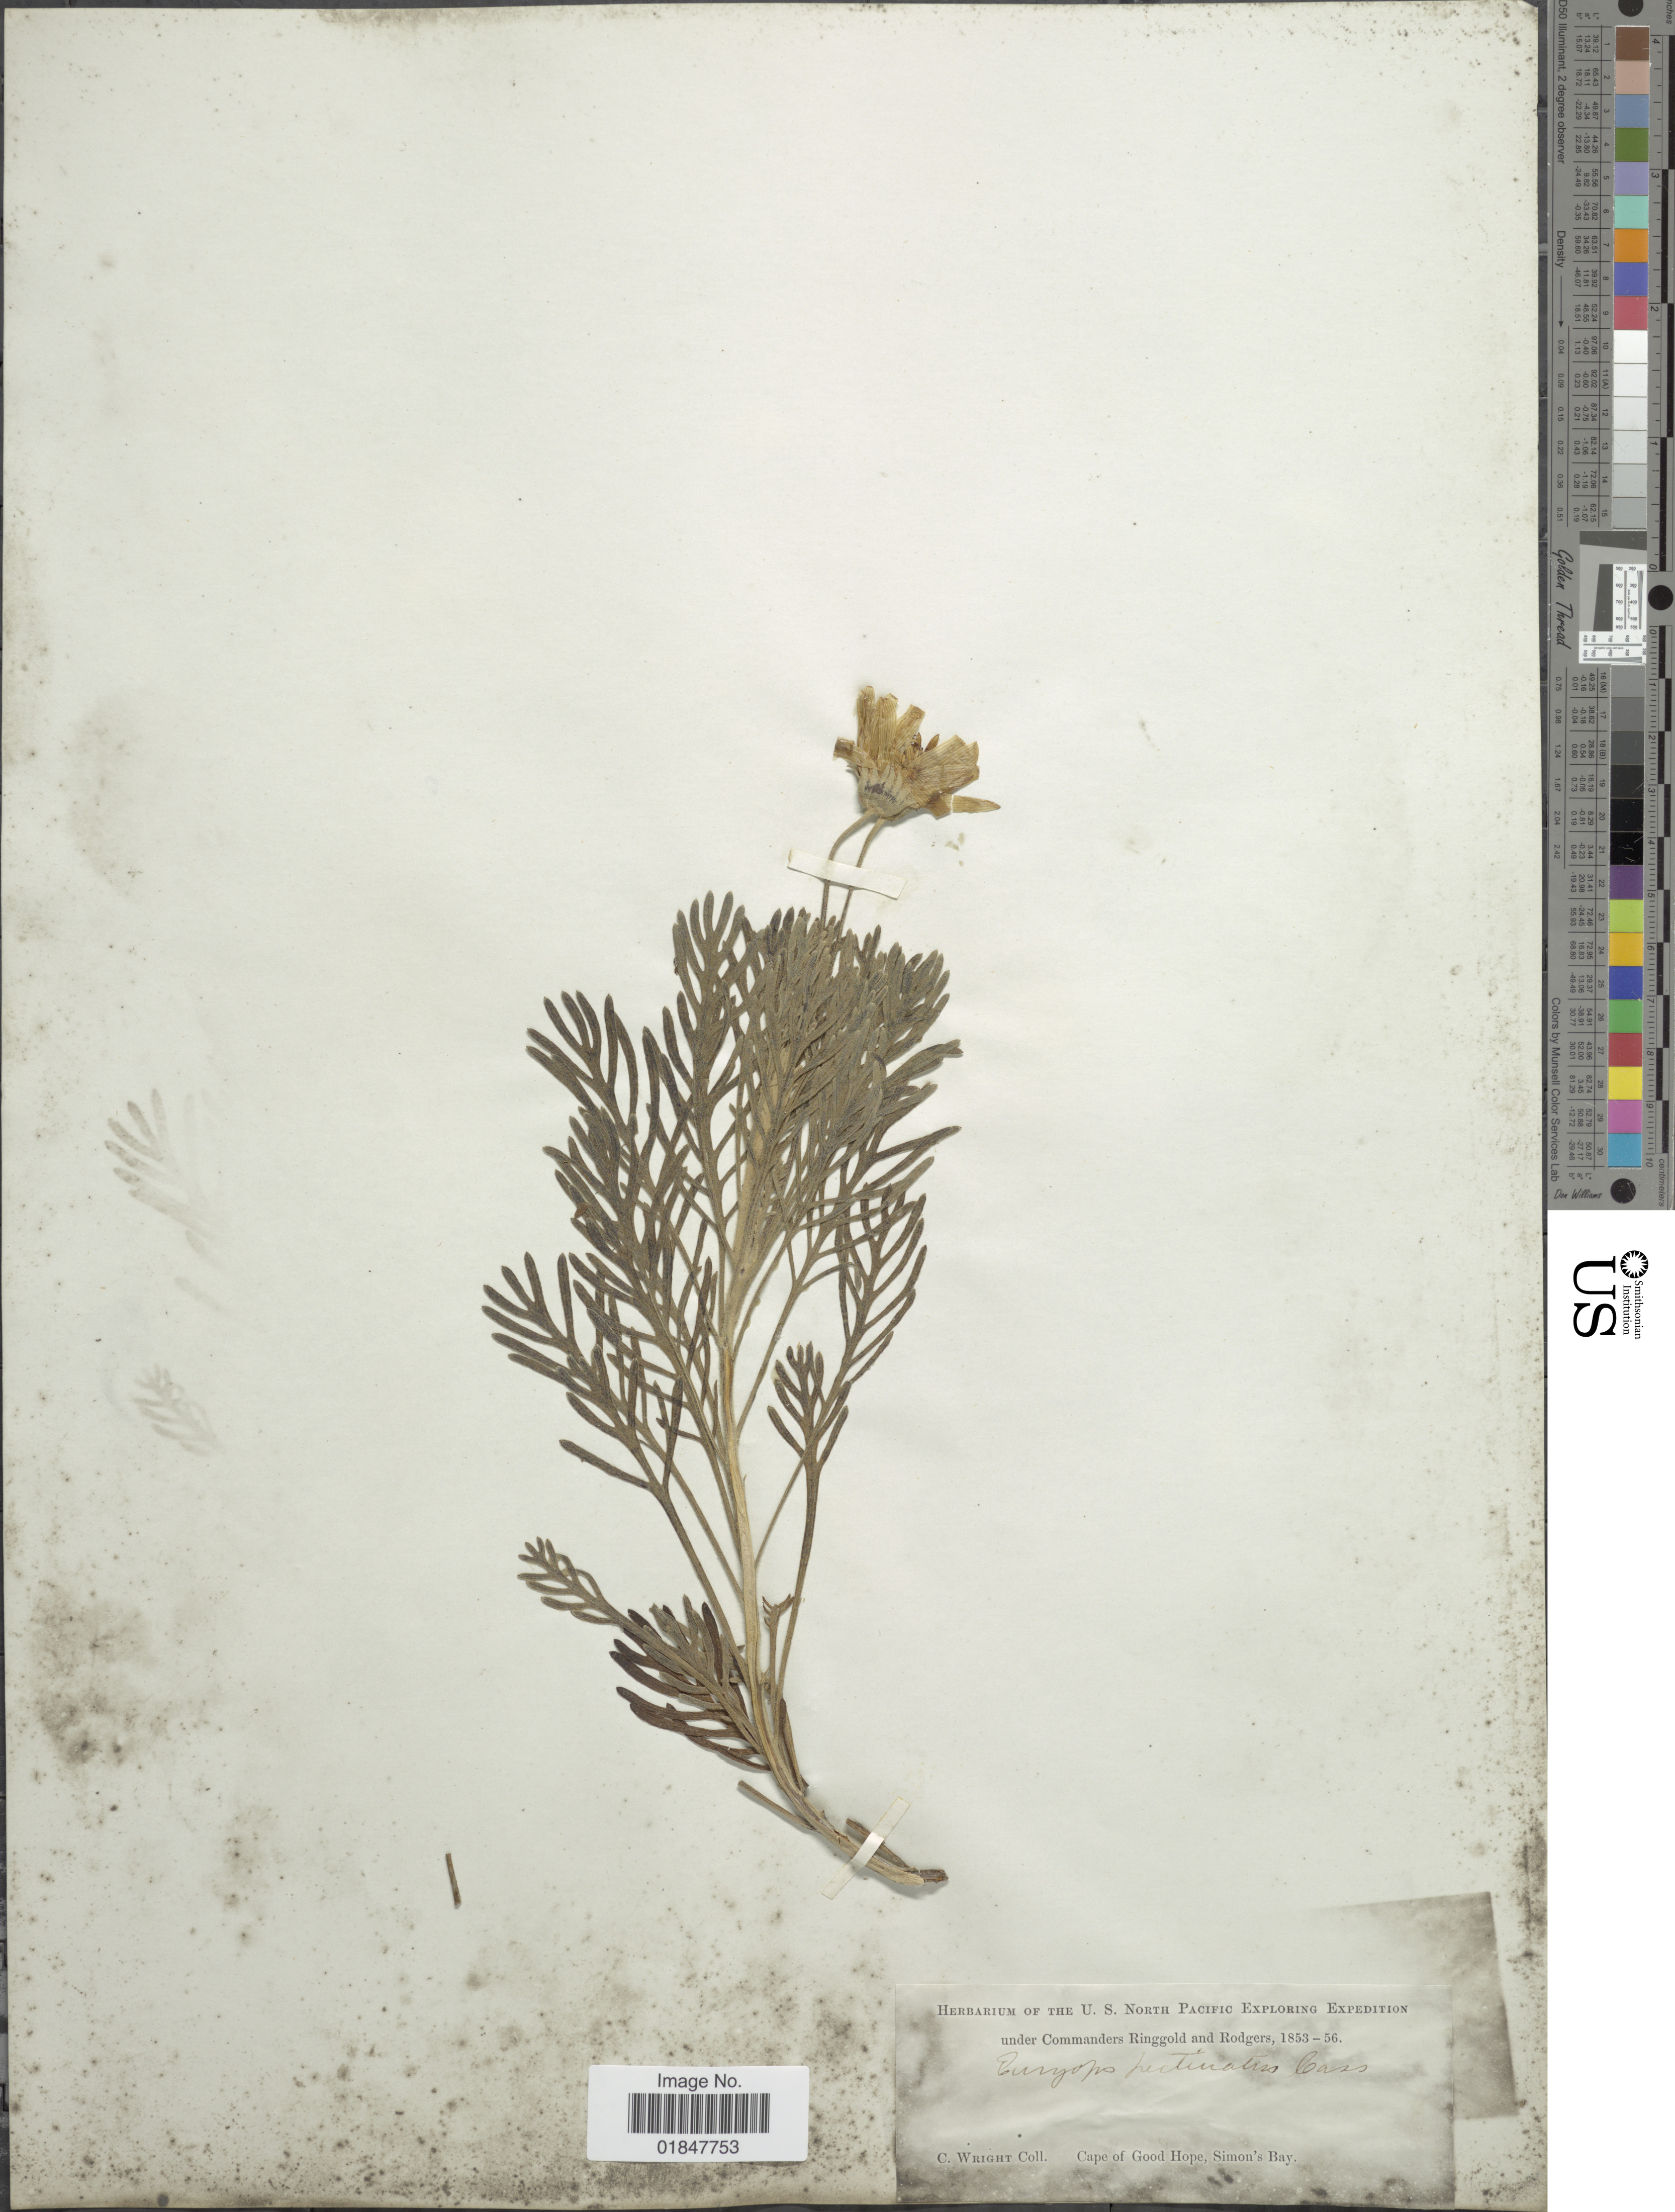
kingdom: Plantae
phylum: Tracheophyta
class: Magnoliopsida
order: Asterales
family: Asteraceae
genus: Euryops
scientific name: Euryops pectinatus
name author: (L.) Cass.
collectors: C. Wright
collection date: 1853/1856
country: South Africa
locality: Cape of Good Hope, Simon's Bay